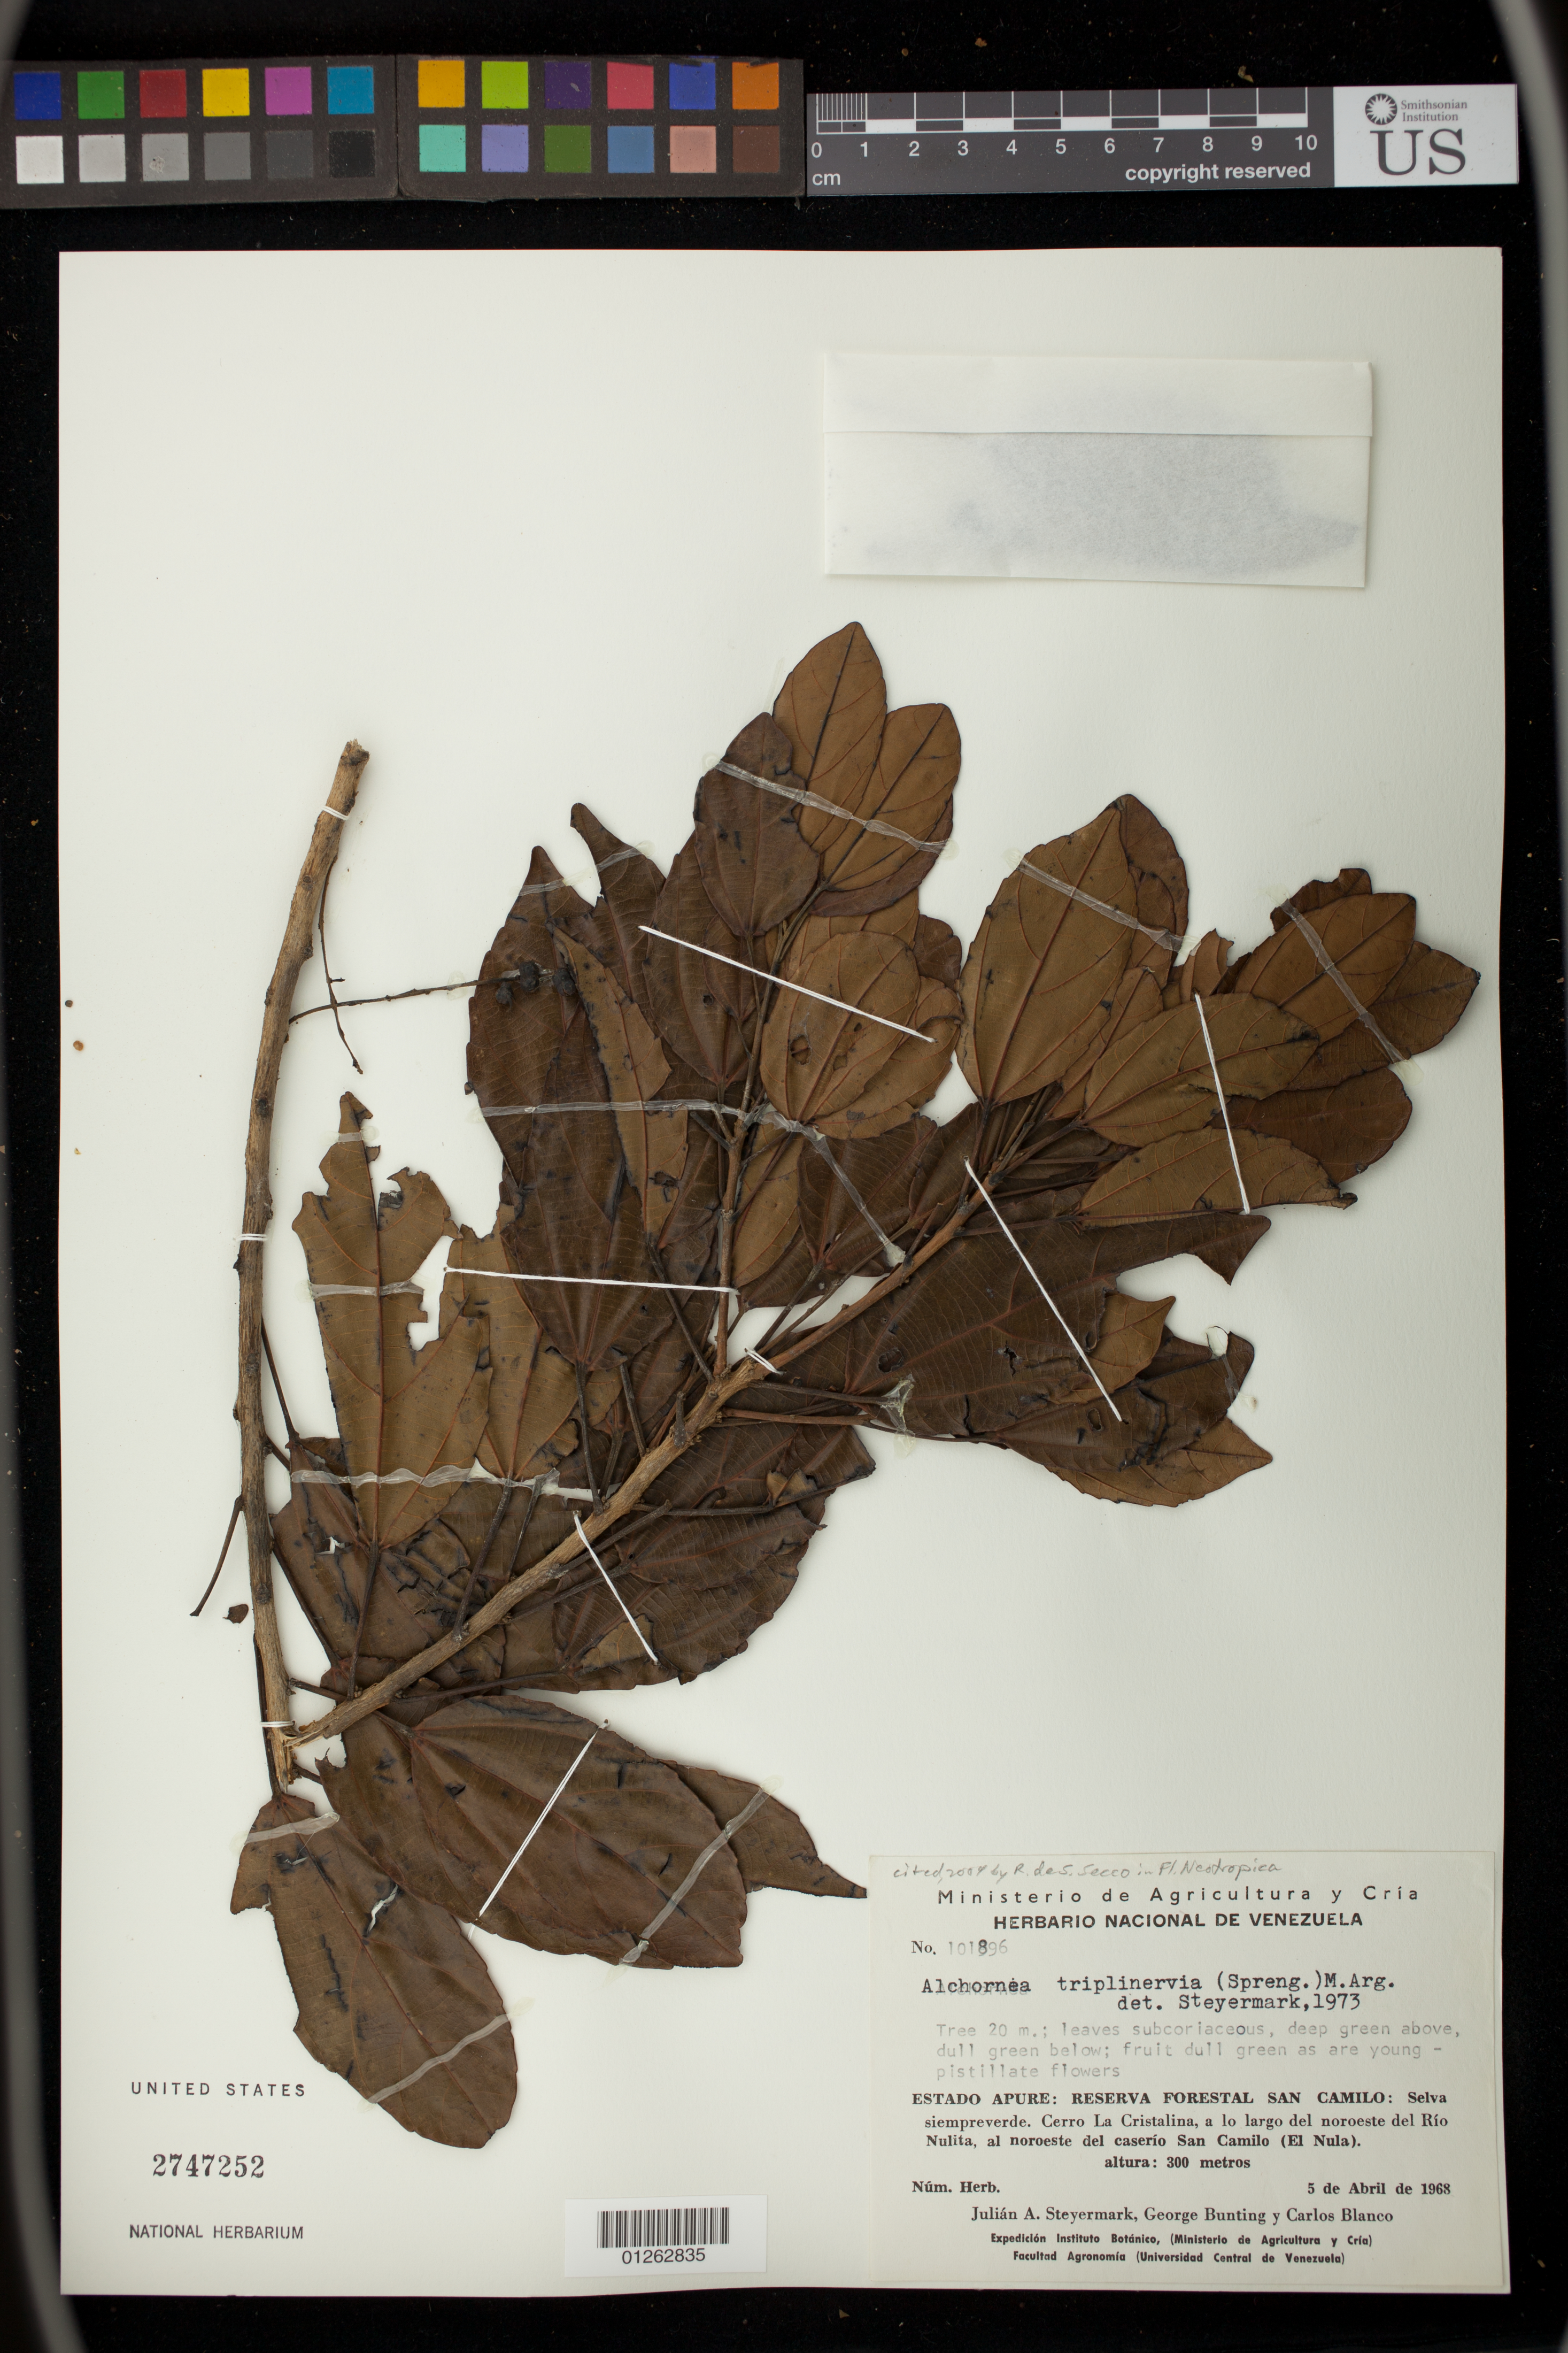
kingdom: Plantae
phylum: Tracheophyta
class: Magnoliopsida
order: Malpighiales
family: Euphorbiaceae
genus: Alchornea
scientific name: Alchornea triplinervia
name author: (Spreng.) Müll. Arg.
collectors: J. Steyermark, G. S. Bunting & C. Blanco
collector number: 101896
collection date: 1968-04-05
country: Venezuela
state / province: Apure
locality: Reserva Forestal San Camilo: Selva siempreverde. Cerro La Cristalina, a lo largo del noroeste del Rio Nulita, al noroeste del caserio San Camilo (El Nula).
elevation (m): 300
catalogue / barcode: US 2747252